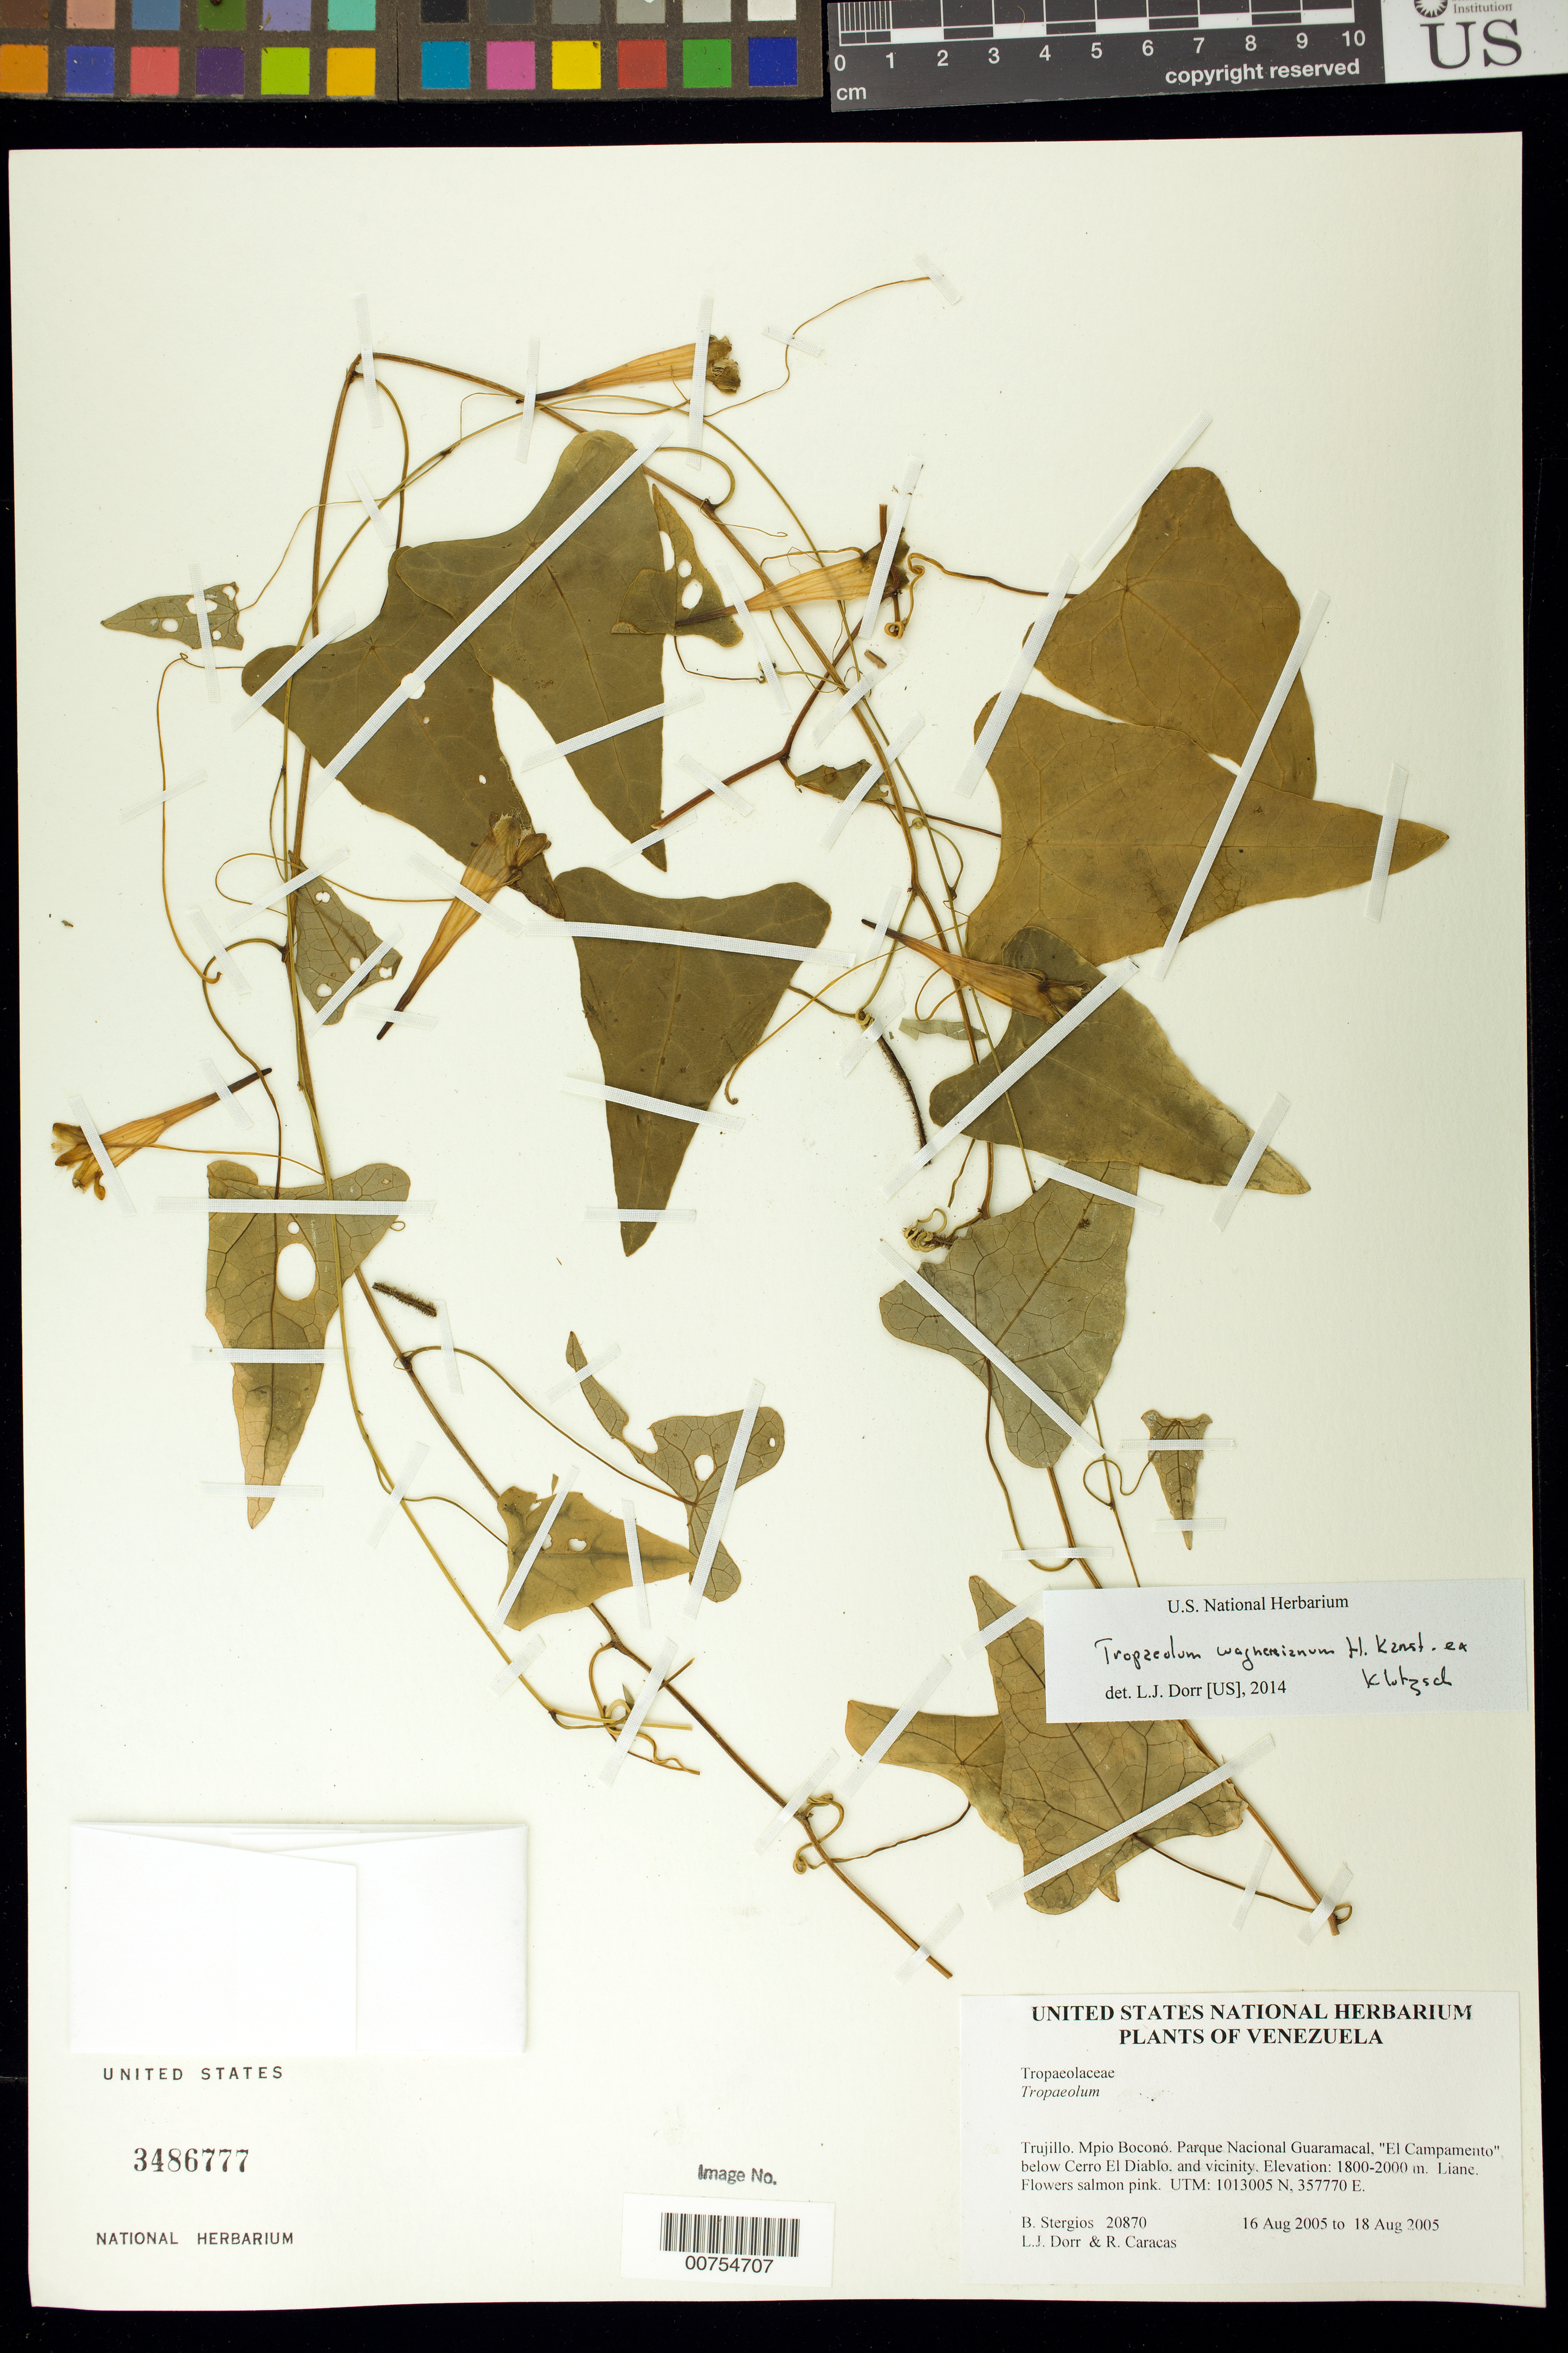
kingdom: Plantae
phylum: Tracheophyta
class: Magnoliopsida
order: Brassicales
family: Tropaeolaceae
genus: Tropaeolum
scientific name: Tropaeolum wagnerianum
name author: H. Karst. ex Klotzsch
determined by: Dorr, L. J., (BOT), Smithsonian Institution - National Museum of Natural History (UNITED STATES)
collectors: B. G. Stergios, L. J. Dorr & R. Caracas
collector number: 20870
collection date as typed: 16 Aug 2005 to 18 Aug 2005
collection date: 2005-08-16/2005-08-18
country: Venezuela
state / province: Trujillo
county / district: Boconó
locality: Parque Nacional Guaramacal, "El Campamento", below Cerro El Diablo, and vicinity.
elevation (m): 1800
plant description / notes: PORT, US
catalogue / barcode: US 3486777